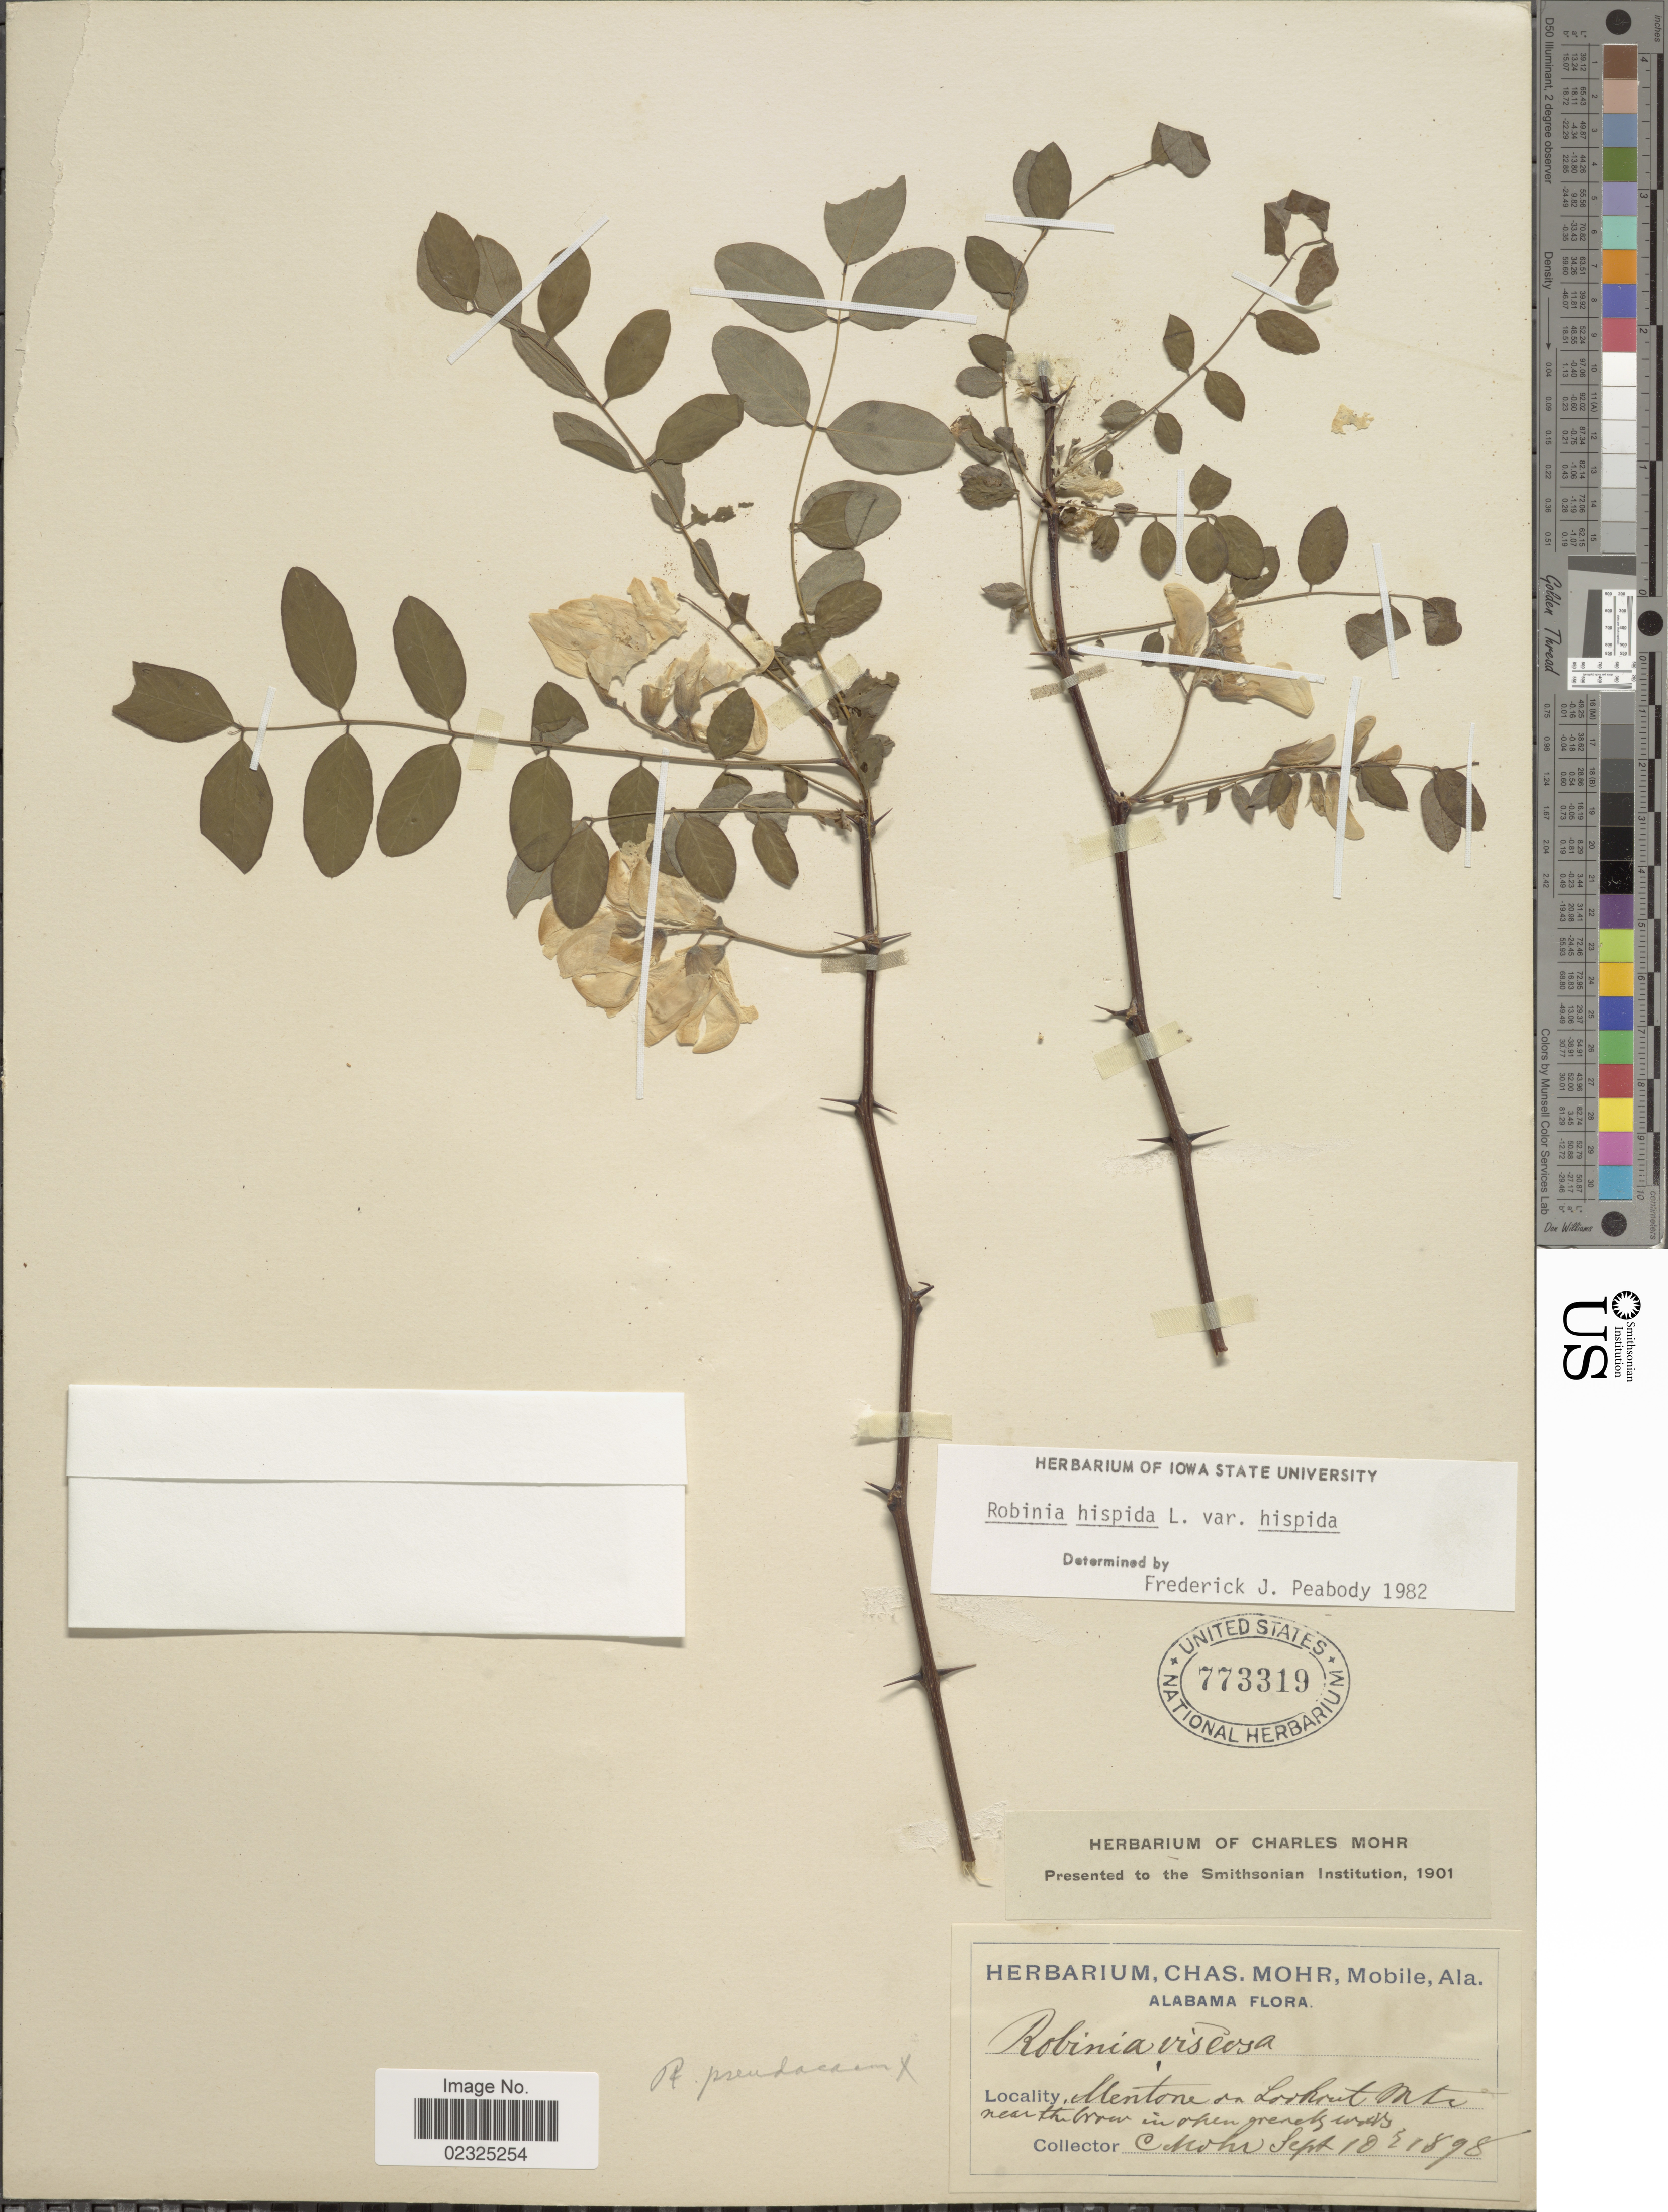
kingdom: Plantae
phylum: Tracheophyta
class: Magnoliopsida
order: Fabales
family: Fabaceae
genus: Robinia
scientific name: Robinia hispida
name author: L.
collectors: C. T. Mohr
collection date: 1898-09-10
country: United States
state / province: Alabama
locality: Mentone on Lookout Mtn.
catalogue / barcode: US 773319